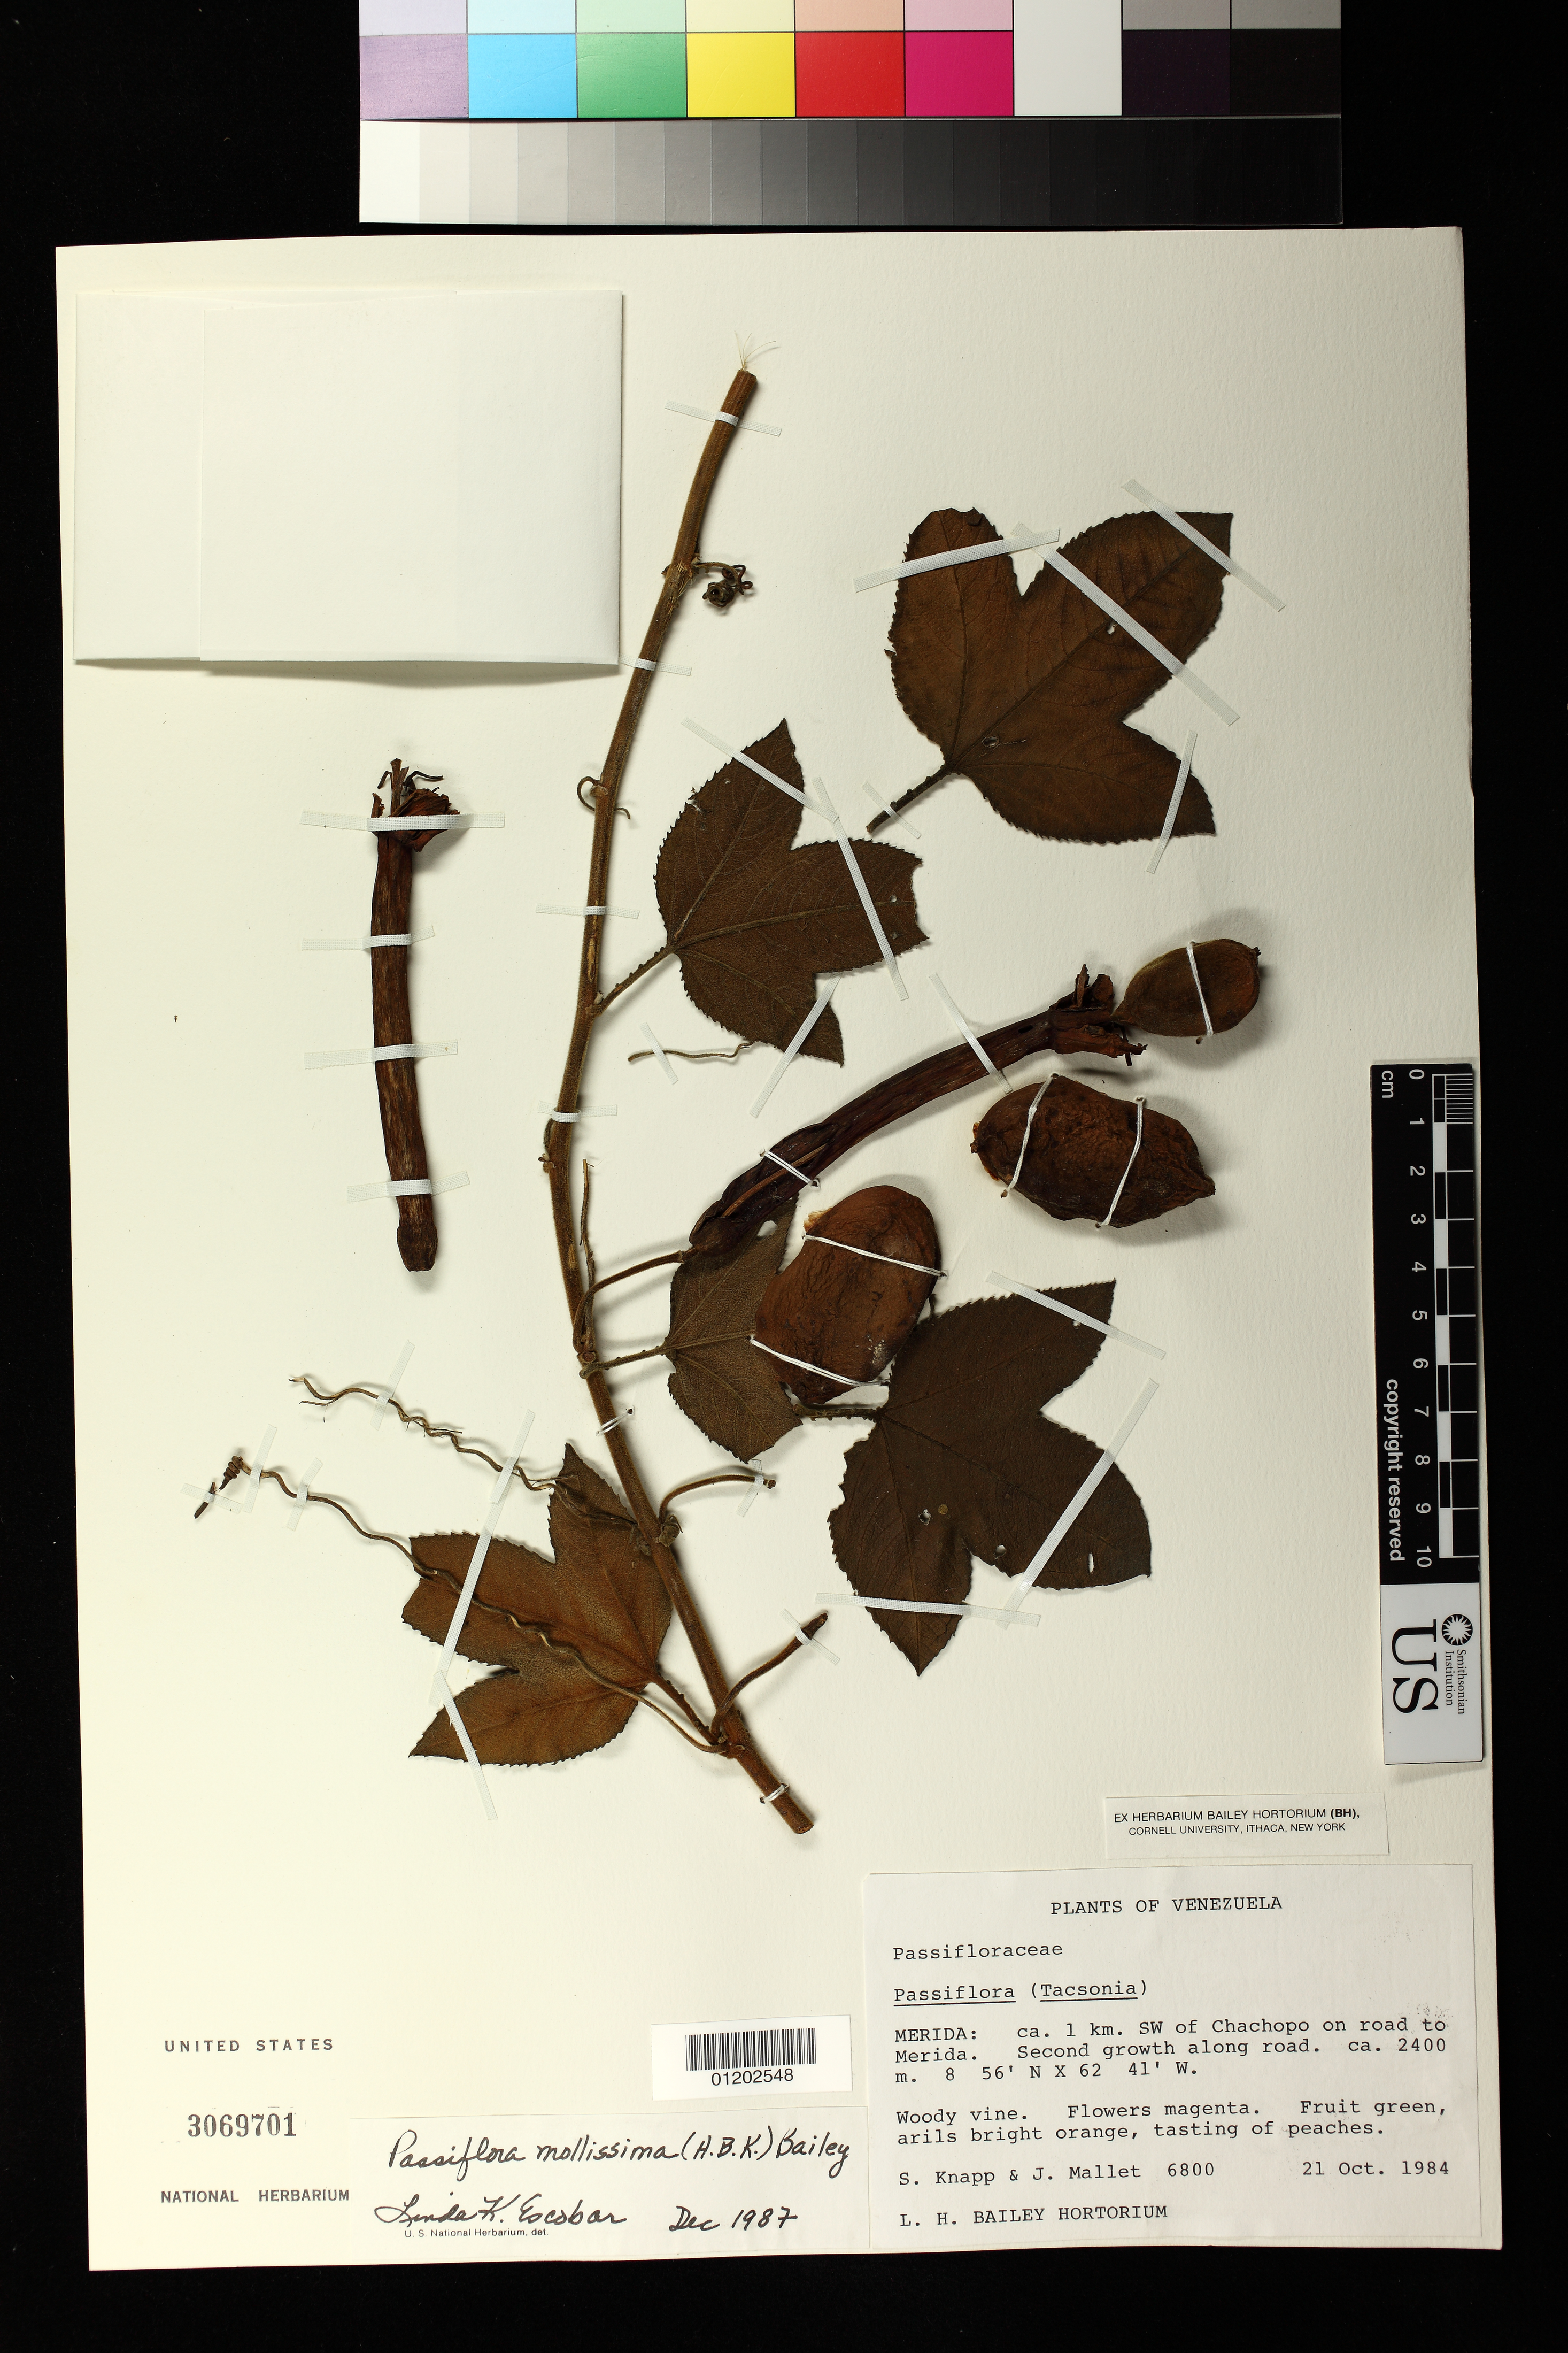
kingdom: Plantae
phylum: Tracheophyta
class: Magnoliopsida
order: Malpighiales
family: Passifloraceae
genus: Passiflora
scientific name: Passiflora mollissima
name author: (Kunth) L.H. Bailey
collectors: S. Knapp & J. Mallet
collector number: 6800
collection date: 1984-10-21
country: Venezuela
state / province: Mérida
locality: About 1 km. SW of Chachopo on road to Mérida.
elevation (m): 2400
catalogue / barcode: US 3069701